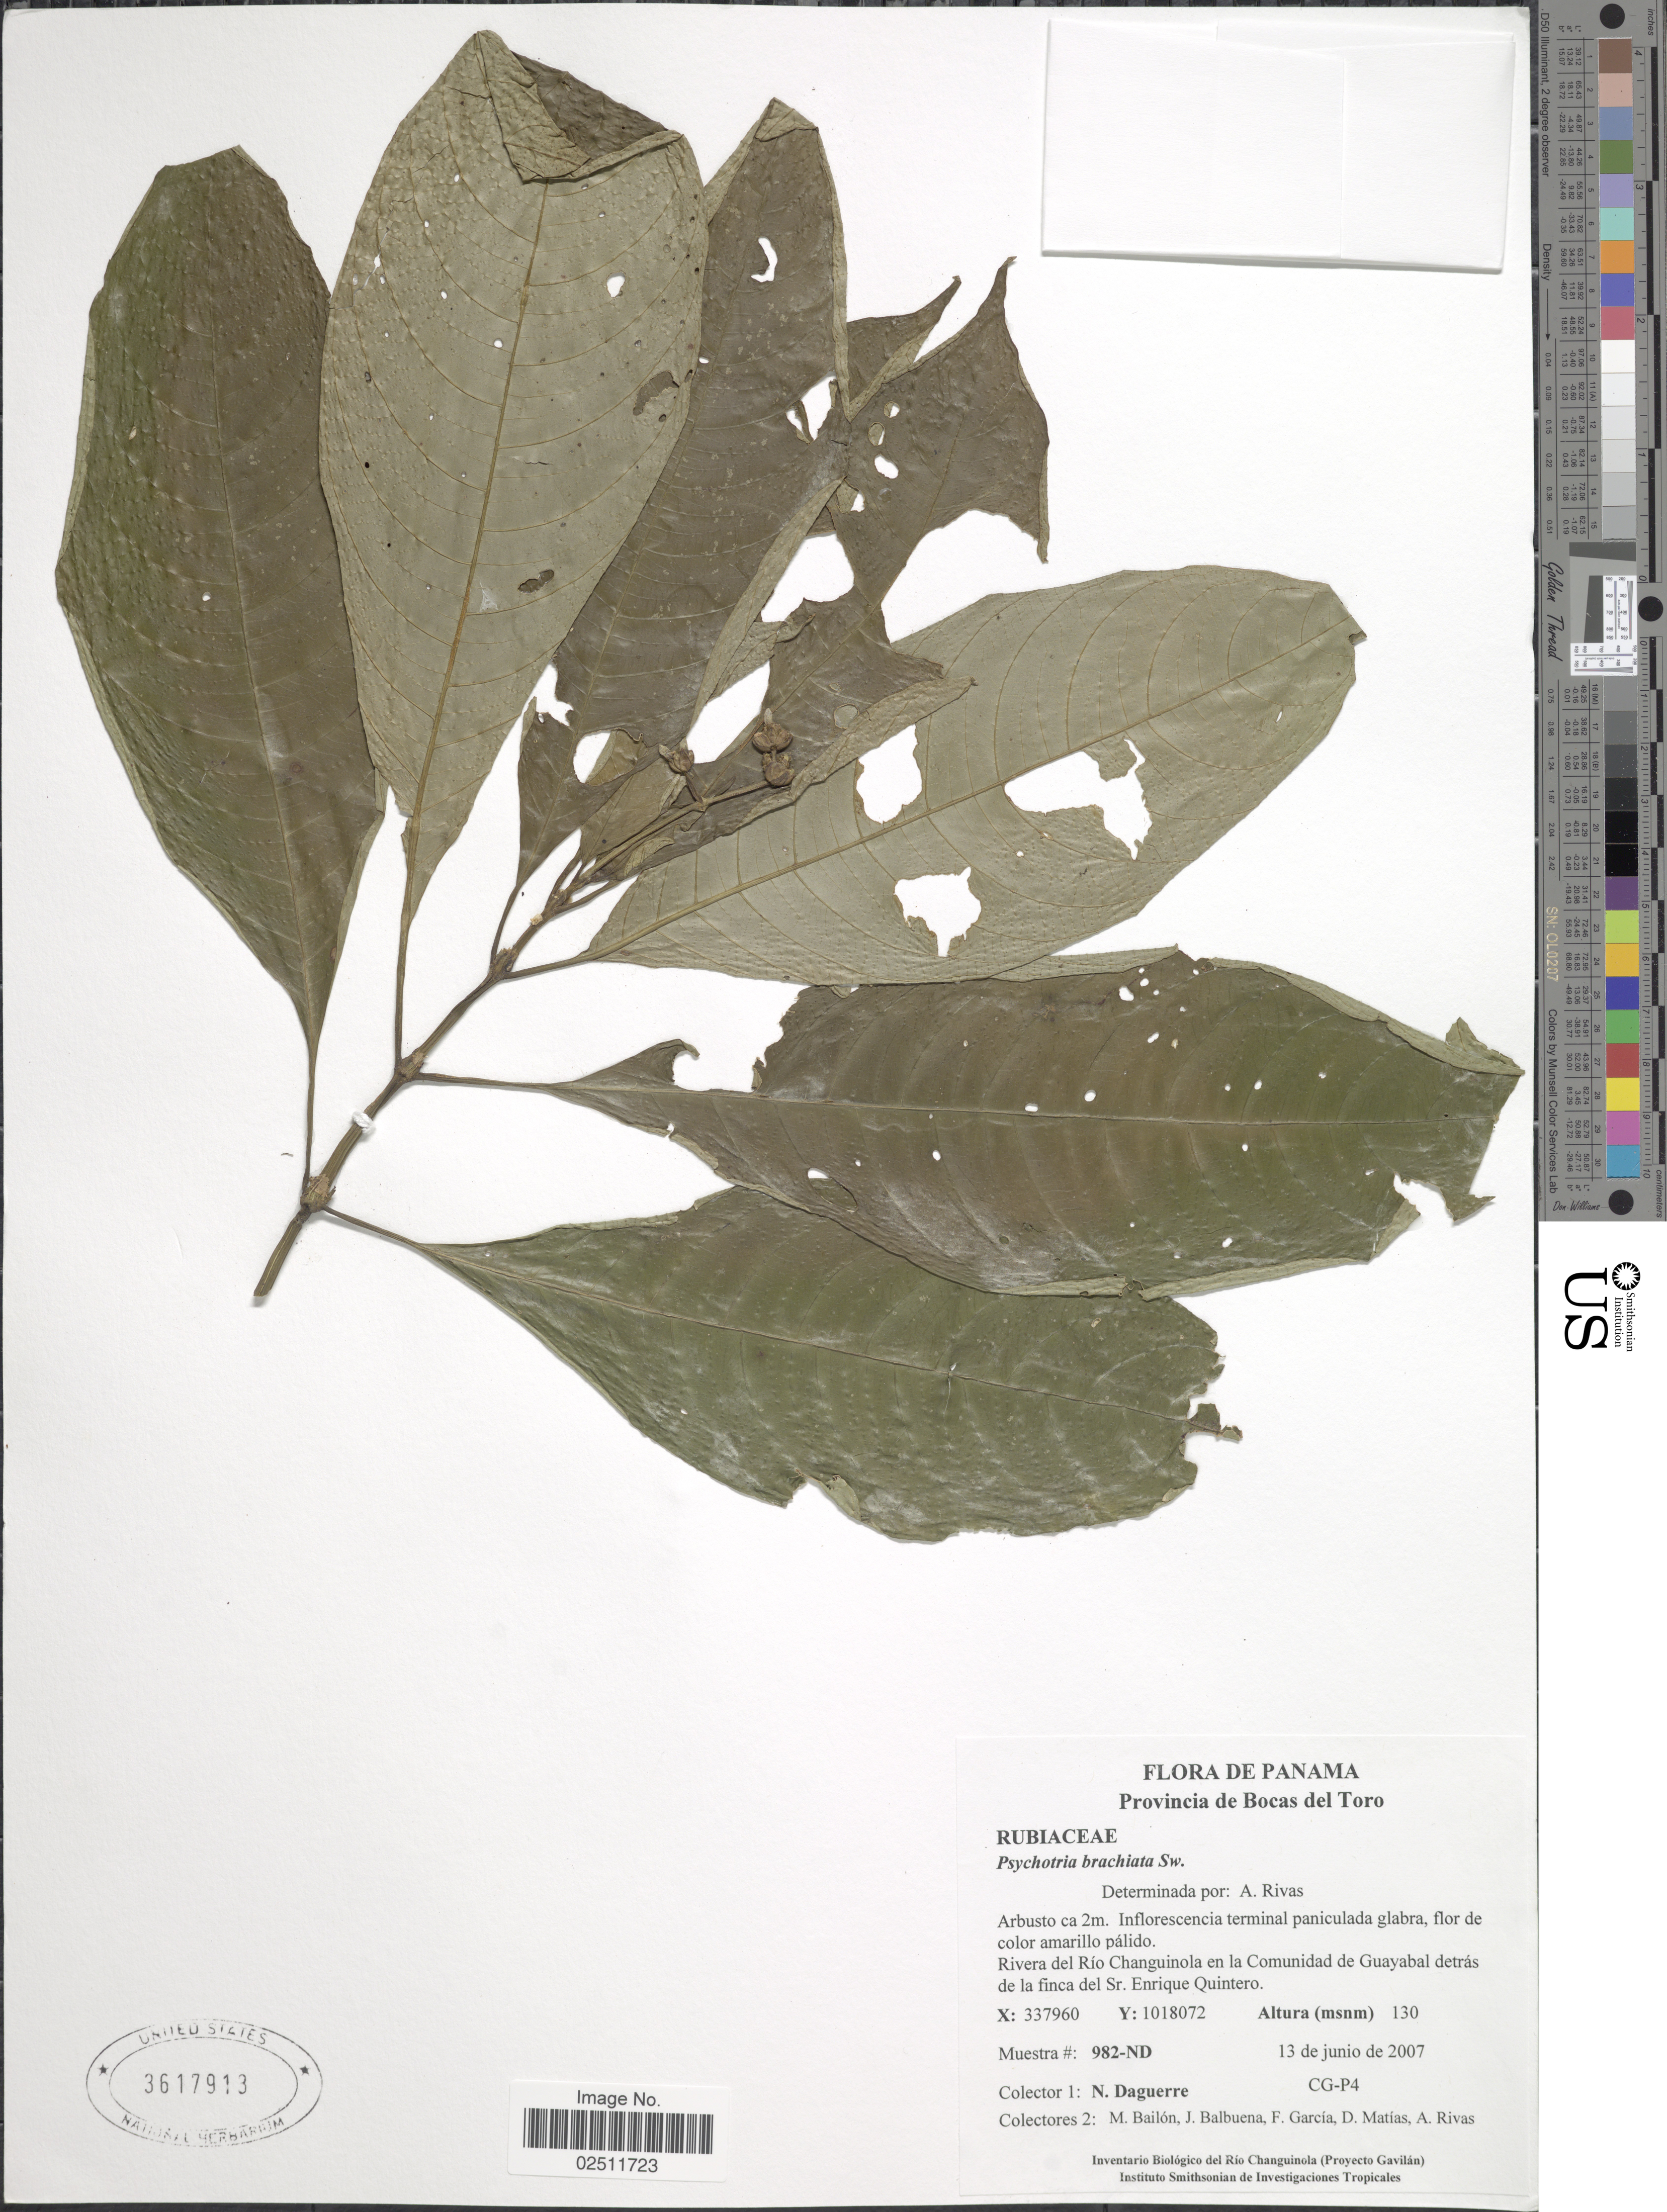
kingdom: Plantae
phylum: Tracheophyta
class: Magnoliopsida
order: Gentianales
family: Rubiaceae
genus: Psychotria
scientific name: Psychotria brachiata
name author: Sw.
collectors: N. Daguerre, M. Bailón, J. Balbuena, F. Garcia & et al.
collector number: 982-ND/?CG-P4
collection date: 2007-06-13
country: Panama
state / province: Bocas del Toro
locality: Rivera del Rio Changuinola en la Comunidad de Guayabal detras de la finca del Sr. Enrique Quintero.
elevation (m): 130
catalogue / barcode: US 3617913